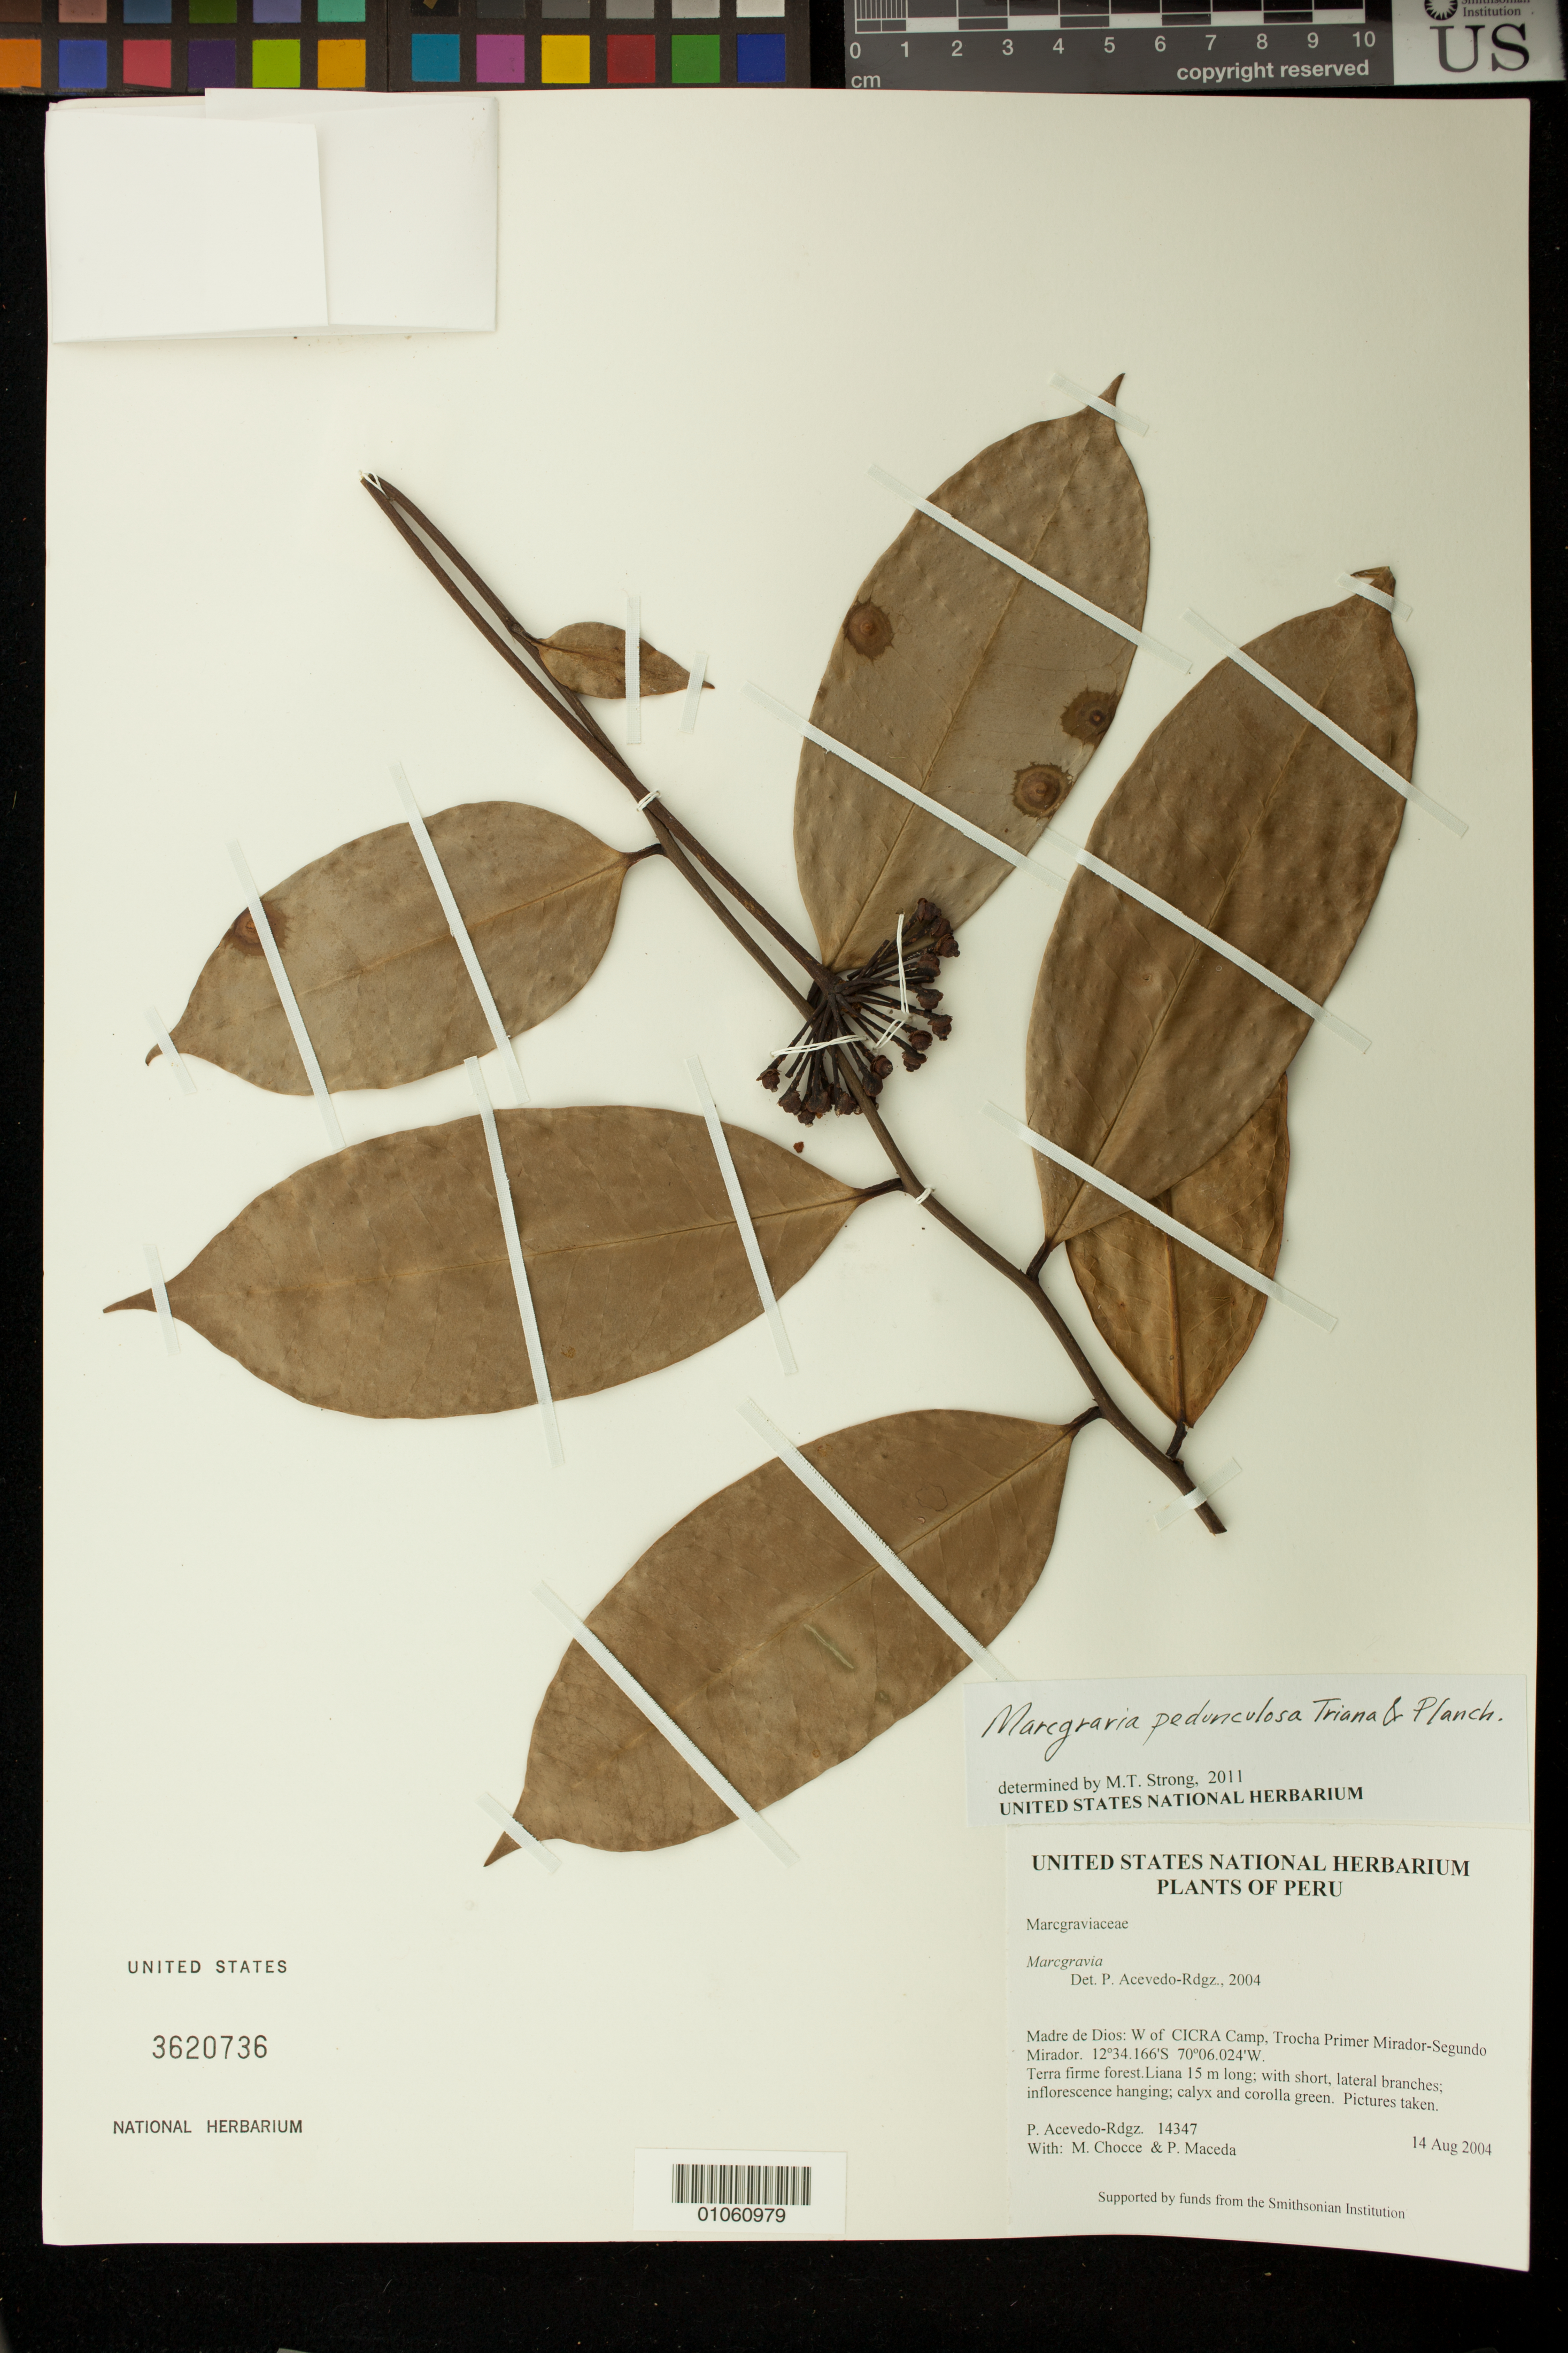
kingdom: Plantae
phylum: Tracheophyta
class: Magnoliopsida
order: Ericales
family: Marcgraviaceae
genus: Marcgravia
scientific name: Marcgravia pedunculosa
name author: Triana & Planch.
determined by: Strong, M. T., (US), Smithsonian Institution - National Museum of Natural History (UNITED STATES)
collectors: P. Acevedo-Rodr., M. Chocce & P. Maceda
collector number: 14347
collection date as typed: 14 Aug 2004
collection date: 2004-08-14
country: Peru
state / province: Madre de Dios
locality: Madre de Dios: W of CICRA Camp, Trocha Primer Mirador-Segundo Mirador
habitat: Terra firme forest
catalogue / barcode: US 3620736